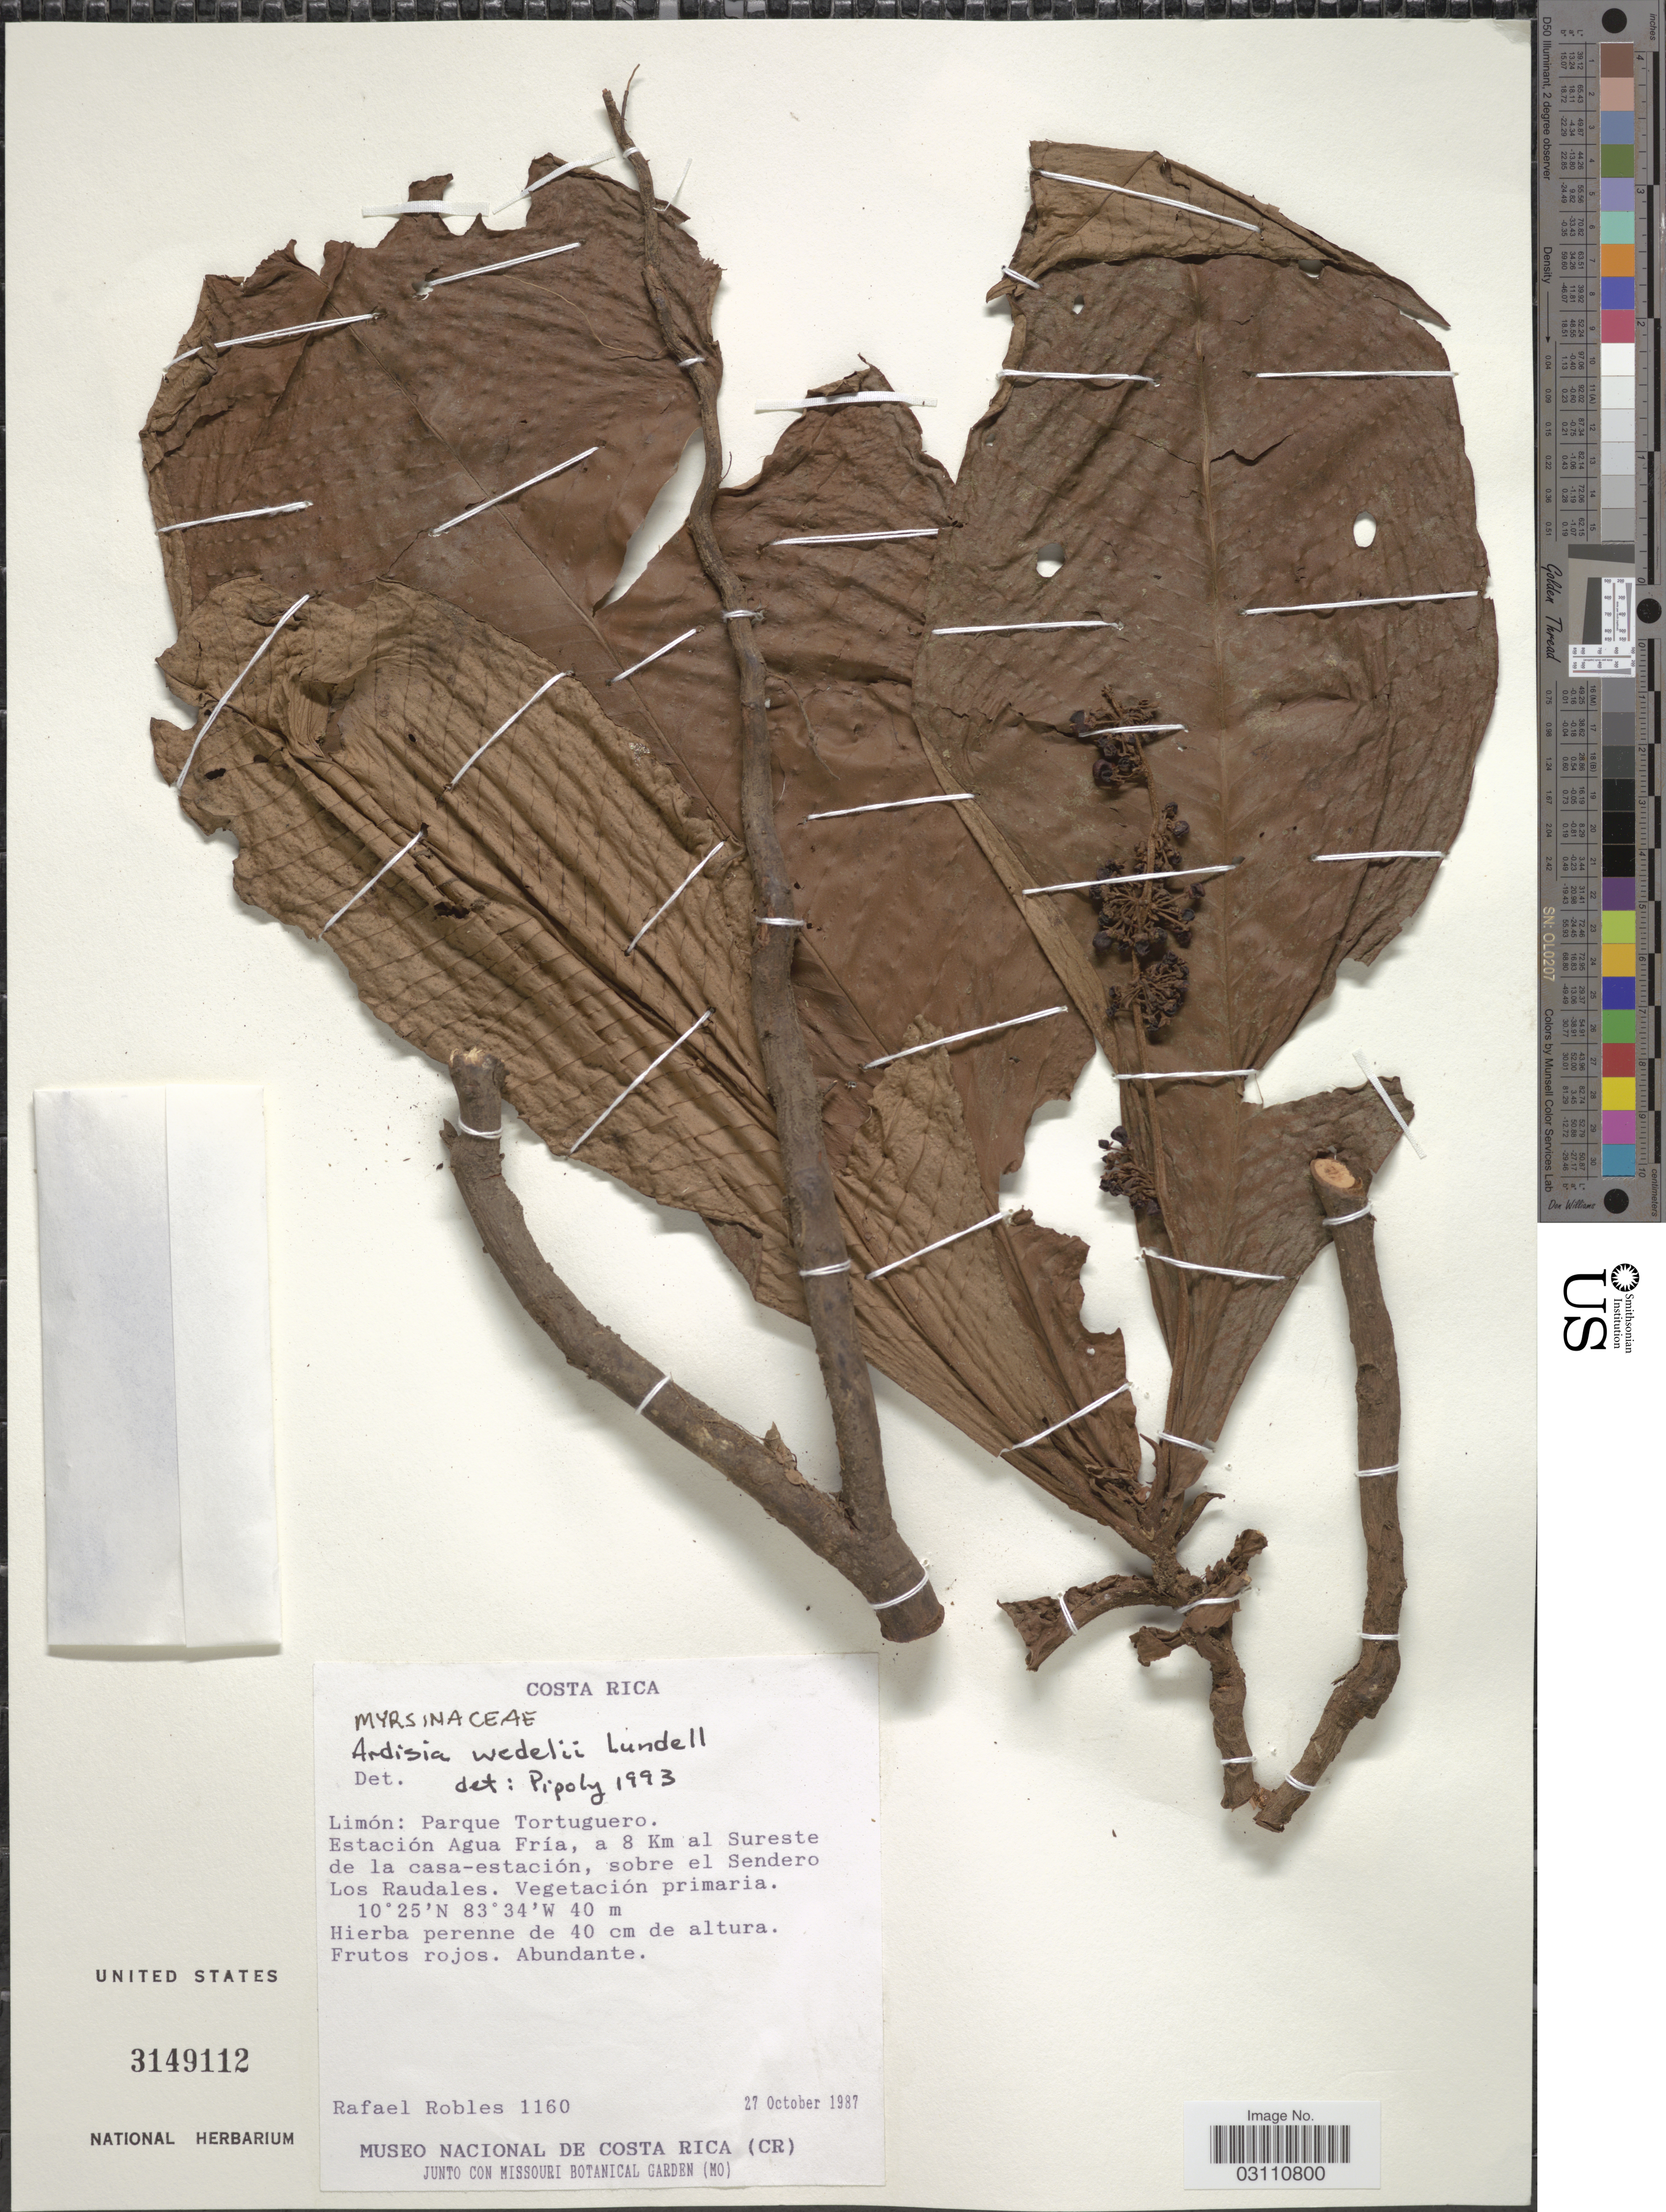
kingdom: Plantae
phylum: Tracheophyta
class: Magnoliopsida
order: Ericales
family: Primulaceae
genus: Ardisia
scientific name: Ardisia wedelii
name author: Lundell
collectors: R. Robles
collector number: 1160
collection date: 1987-10-27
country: Costa Rica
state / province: Limón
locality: Parque Tortuguero. Estación Agua Fría, a 8 Km al Sureste de la casa-estación, sobre el Sendero Los Raudales.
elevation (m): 40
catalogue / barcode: US 3149112